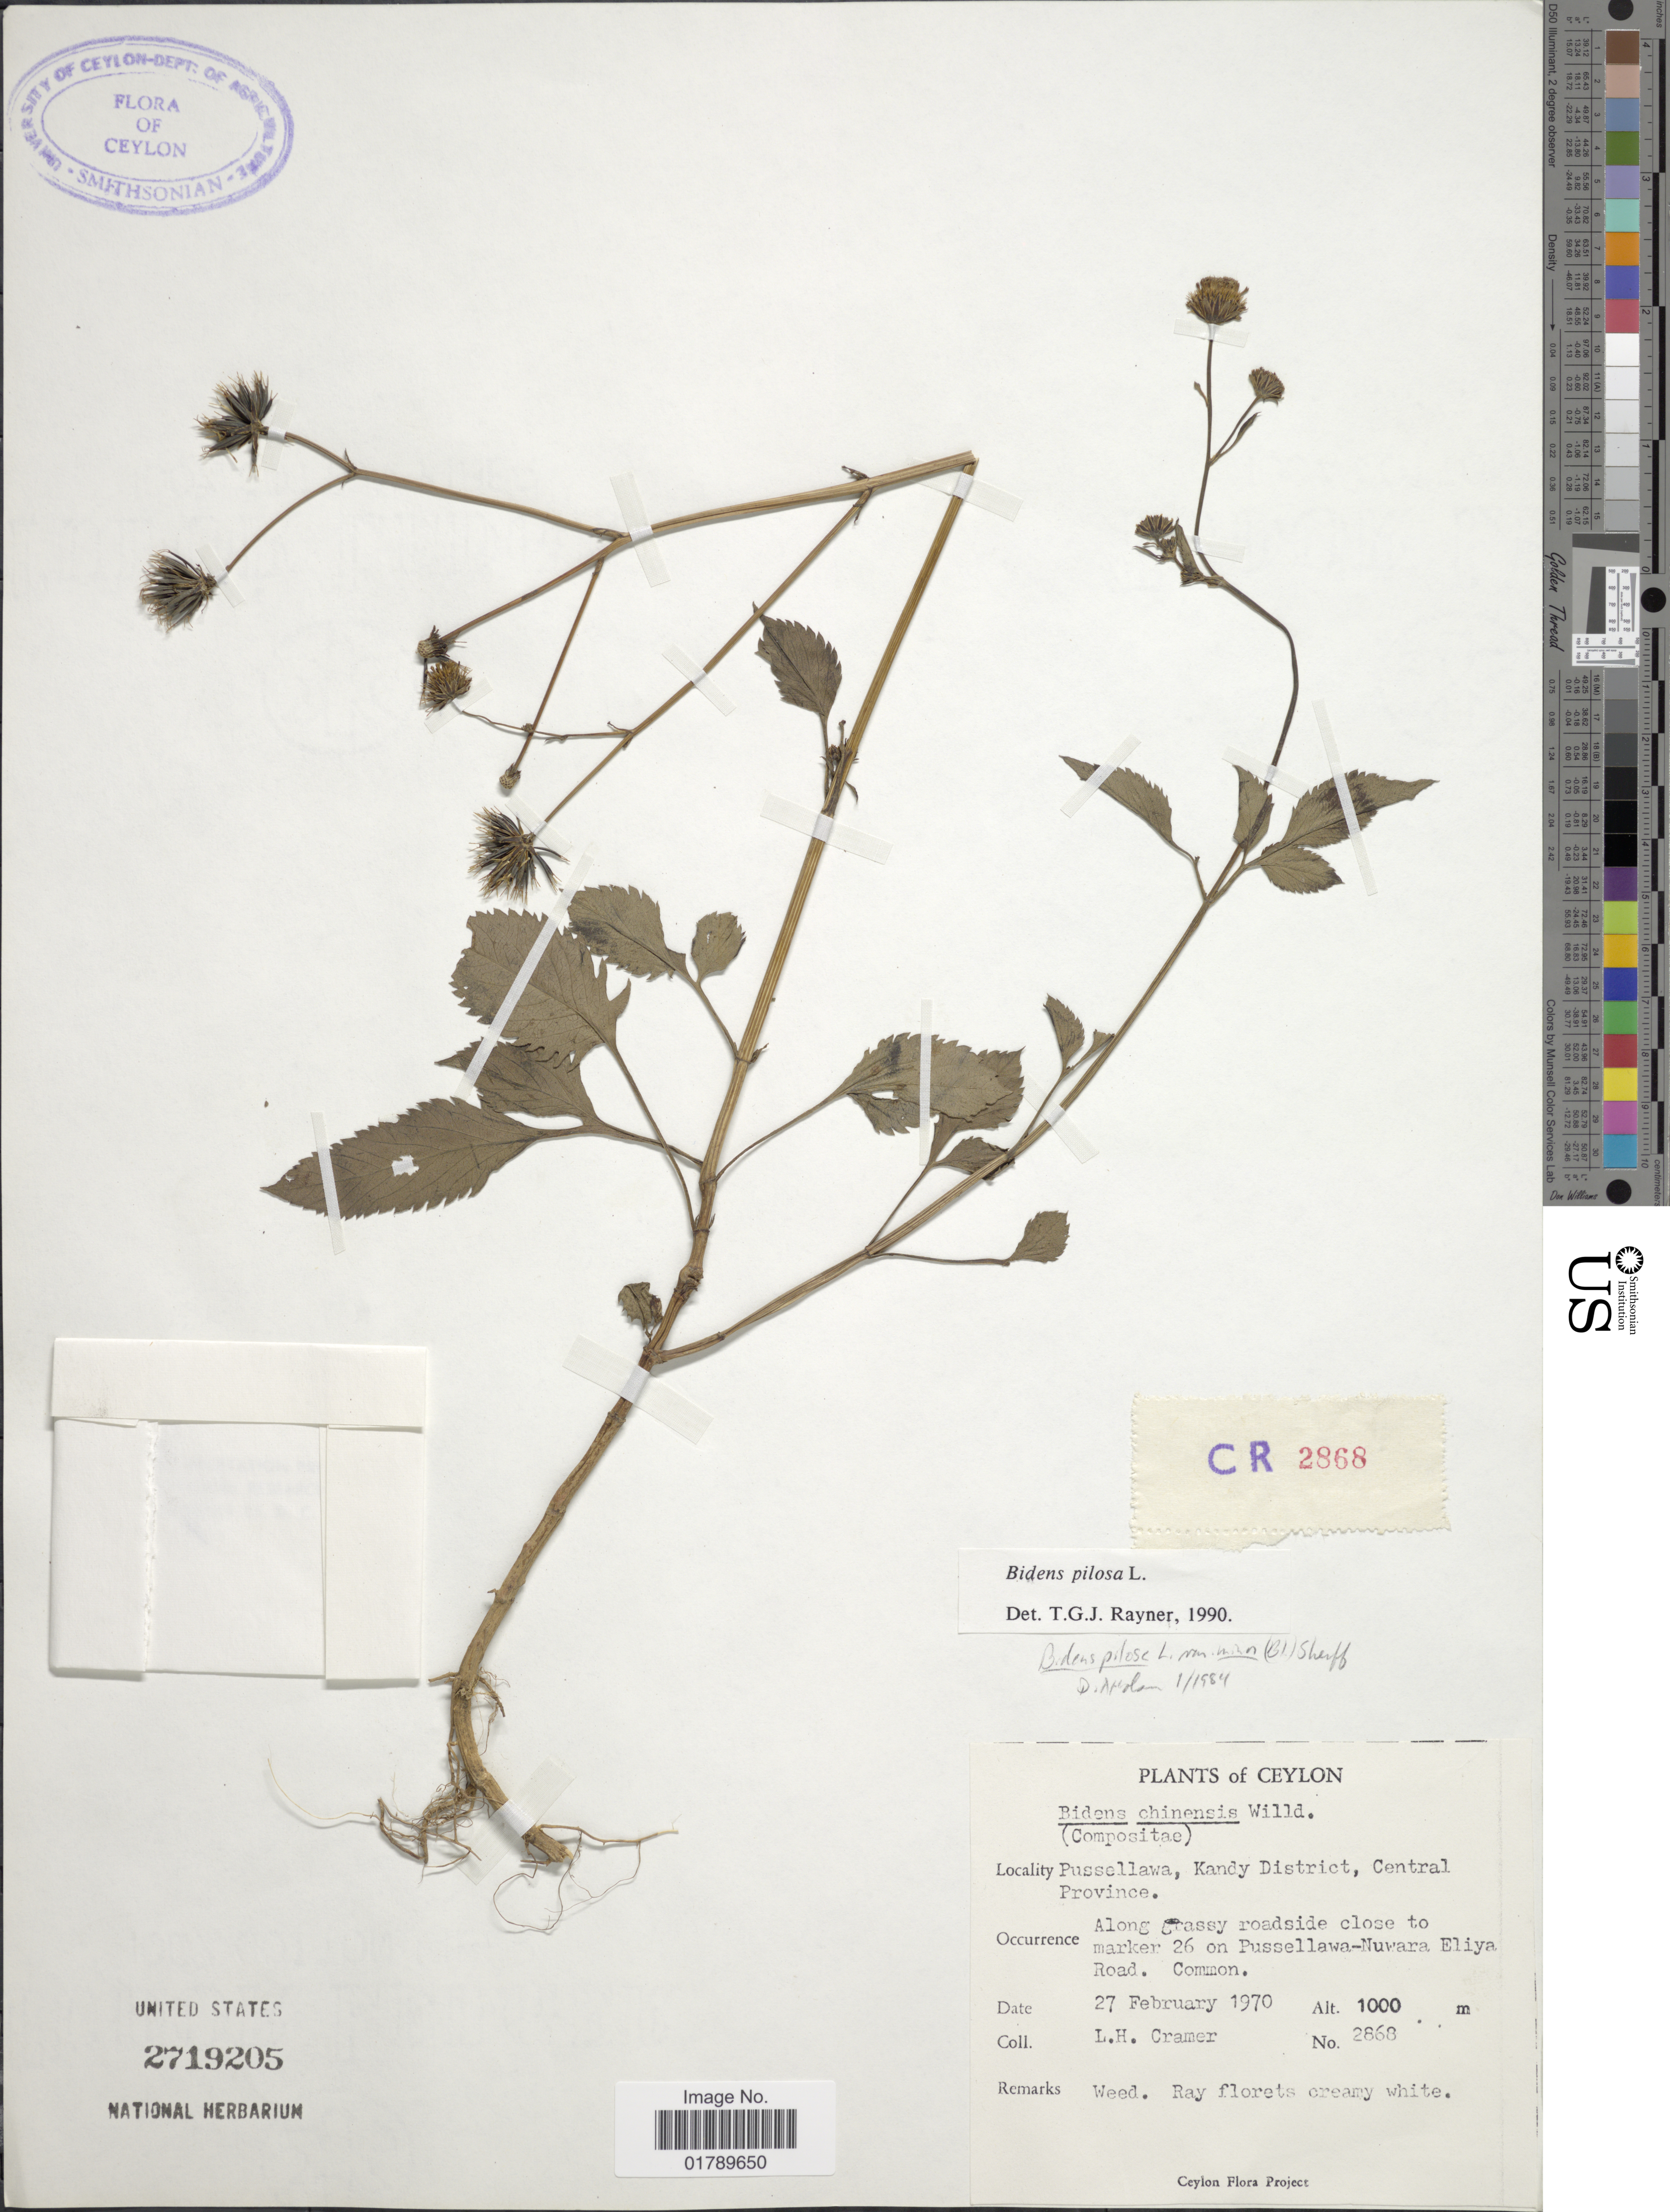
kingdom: Plantae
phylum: Tracheophyta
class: Magnoliopsida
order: Asterales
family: Asteraceae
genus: Bidens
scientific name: Bidens pilosa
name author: L.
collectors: L. H. Cramer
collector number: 2868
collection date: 1970-02-27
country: Sri Lanka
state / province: Central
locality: Ceylon. Pussellawa, Kandy District, Central Province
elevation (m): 1000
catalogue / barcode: US 2719205